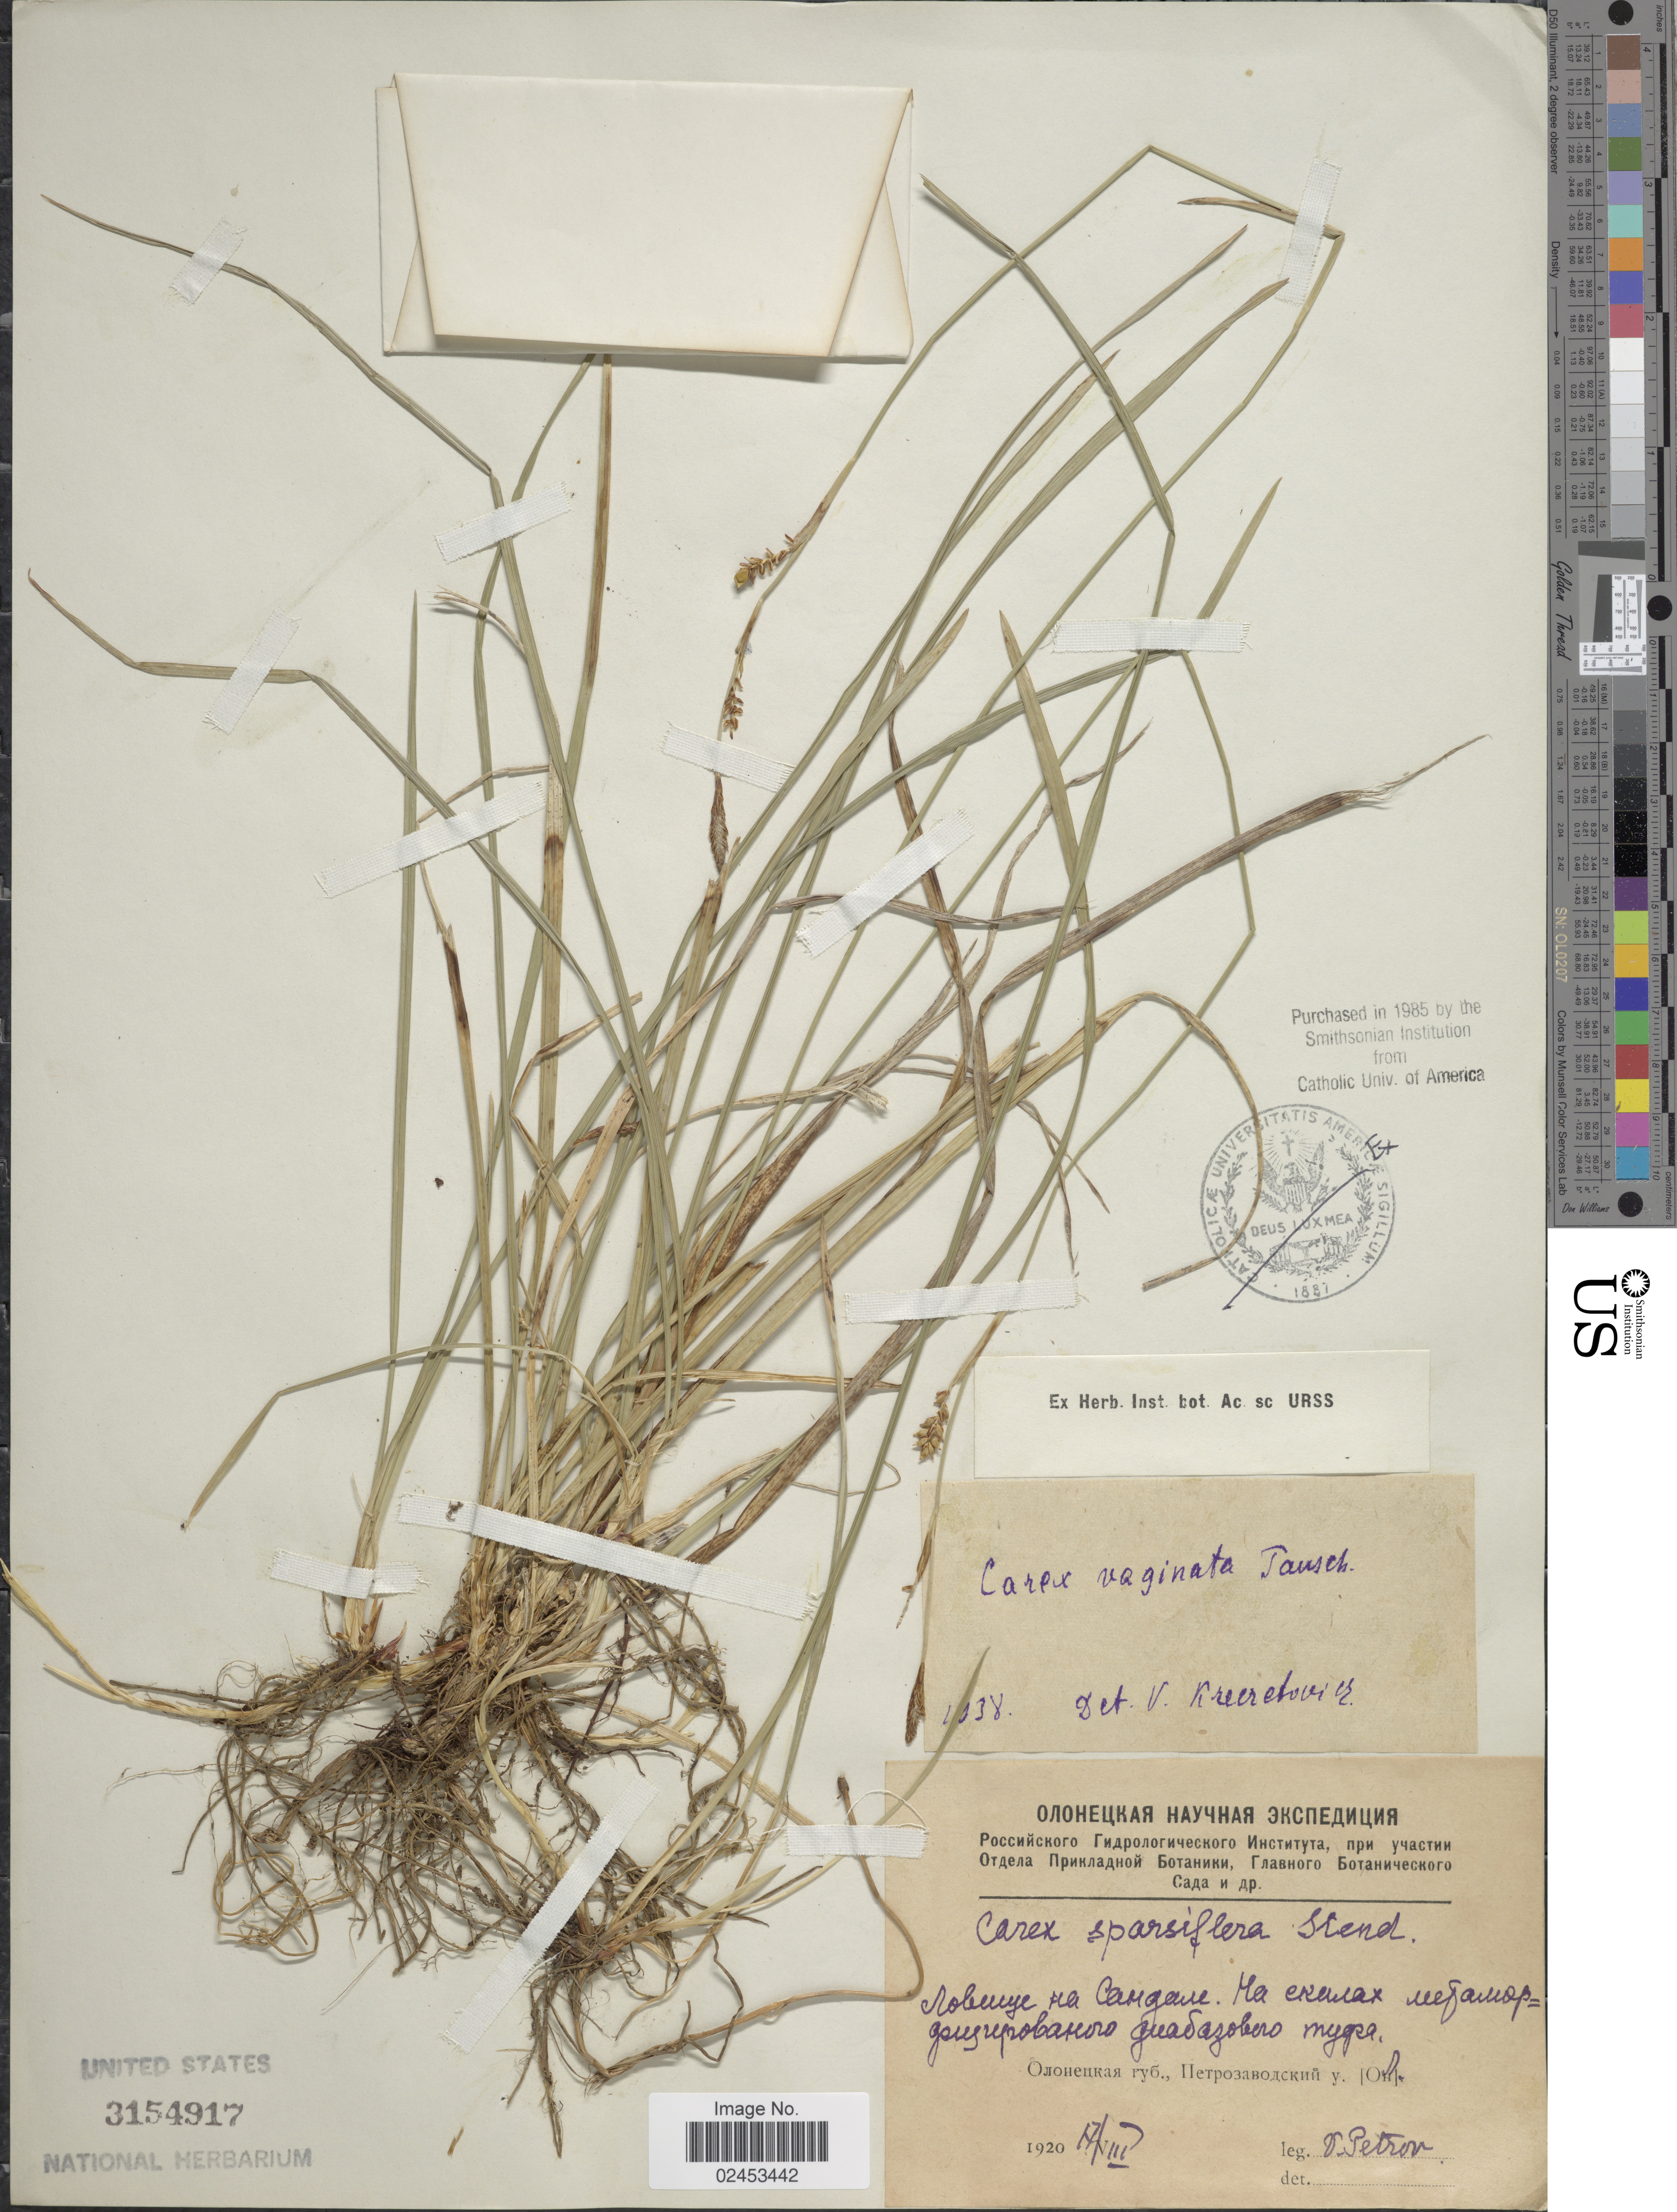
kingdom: Plantae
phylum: Tracheophyta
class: Liliopsida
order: Poales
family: Cyperaceae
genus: Carex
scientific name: Carex vaginata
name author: Tausch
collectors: V. Petrov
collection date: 1920-08-17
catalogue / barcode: US 3154917